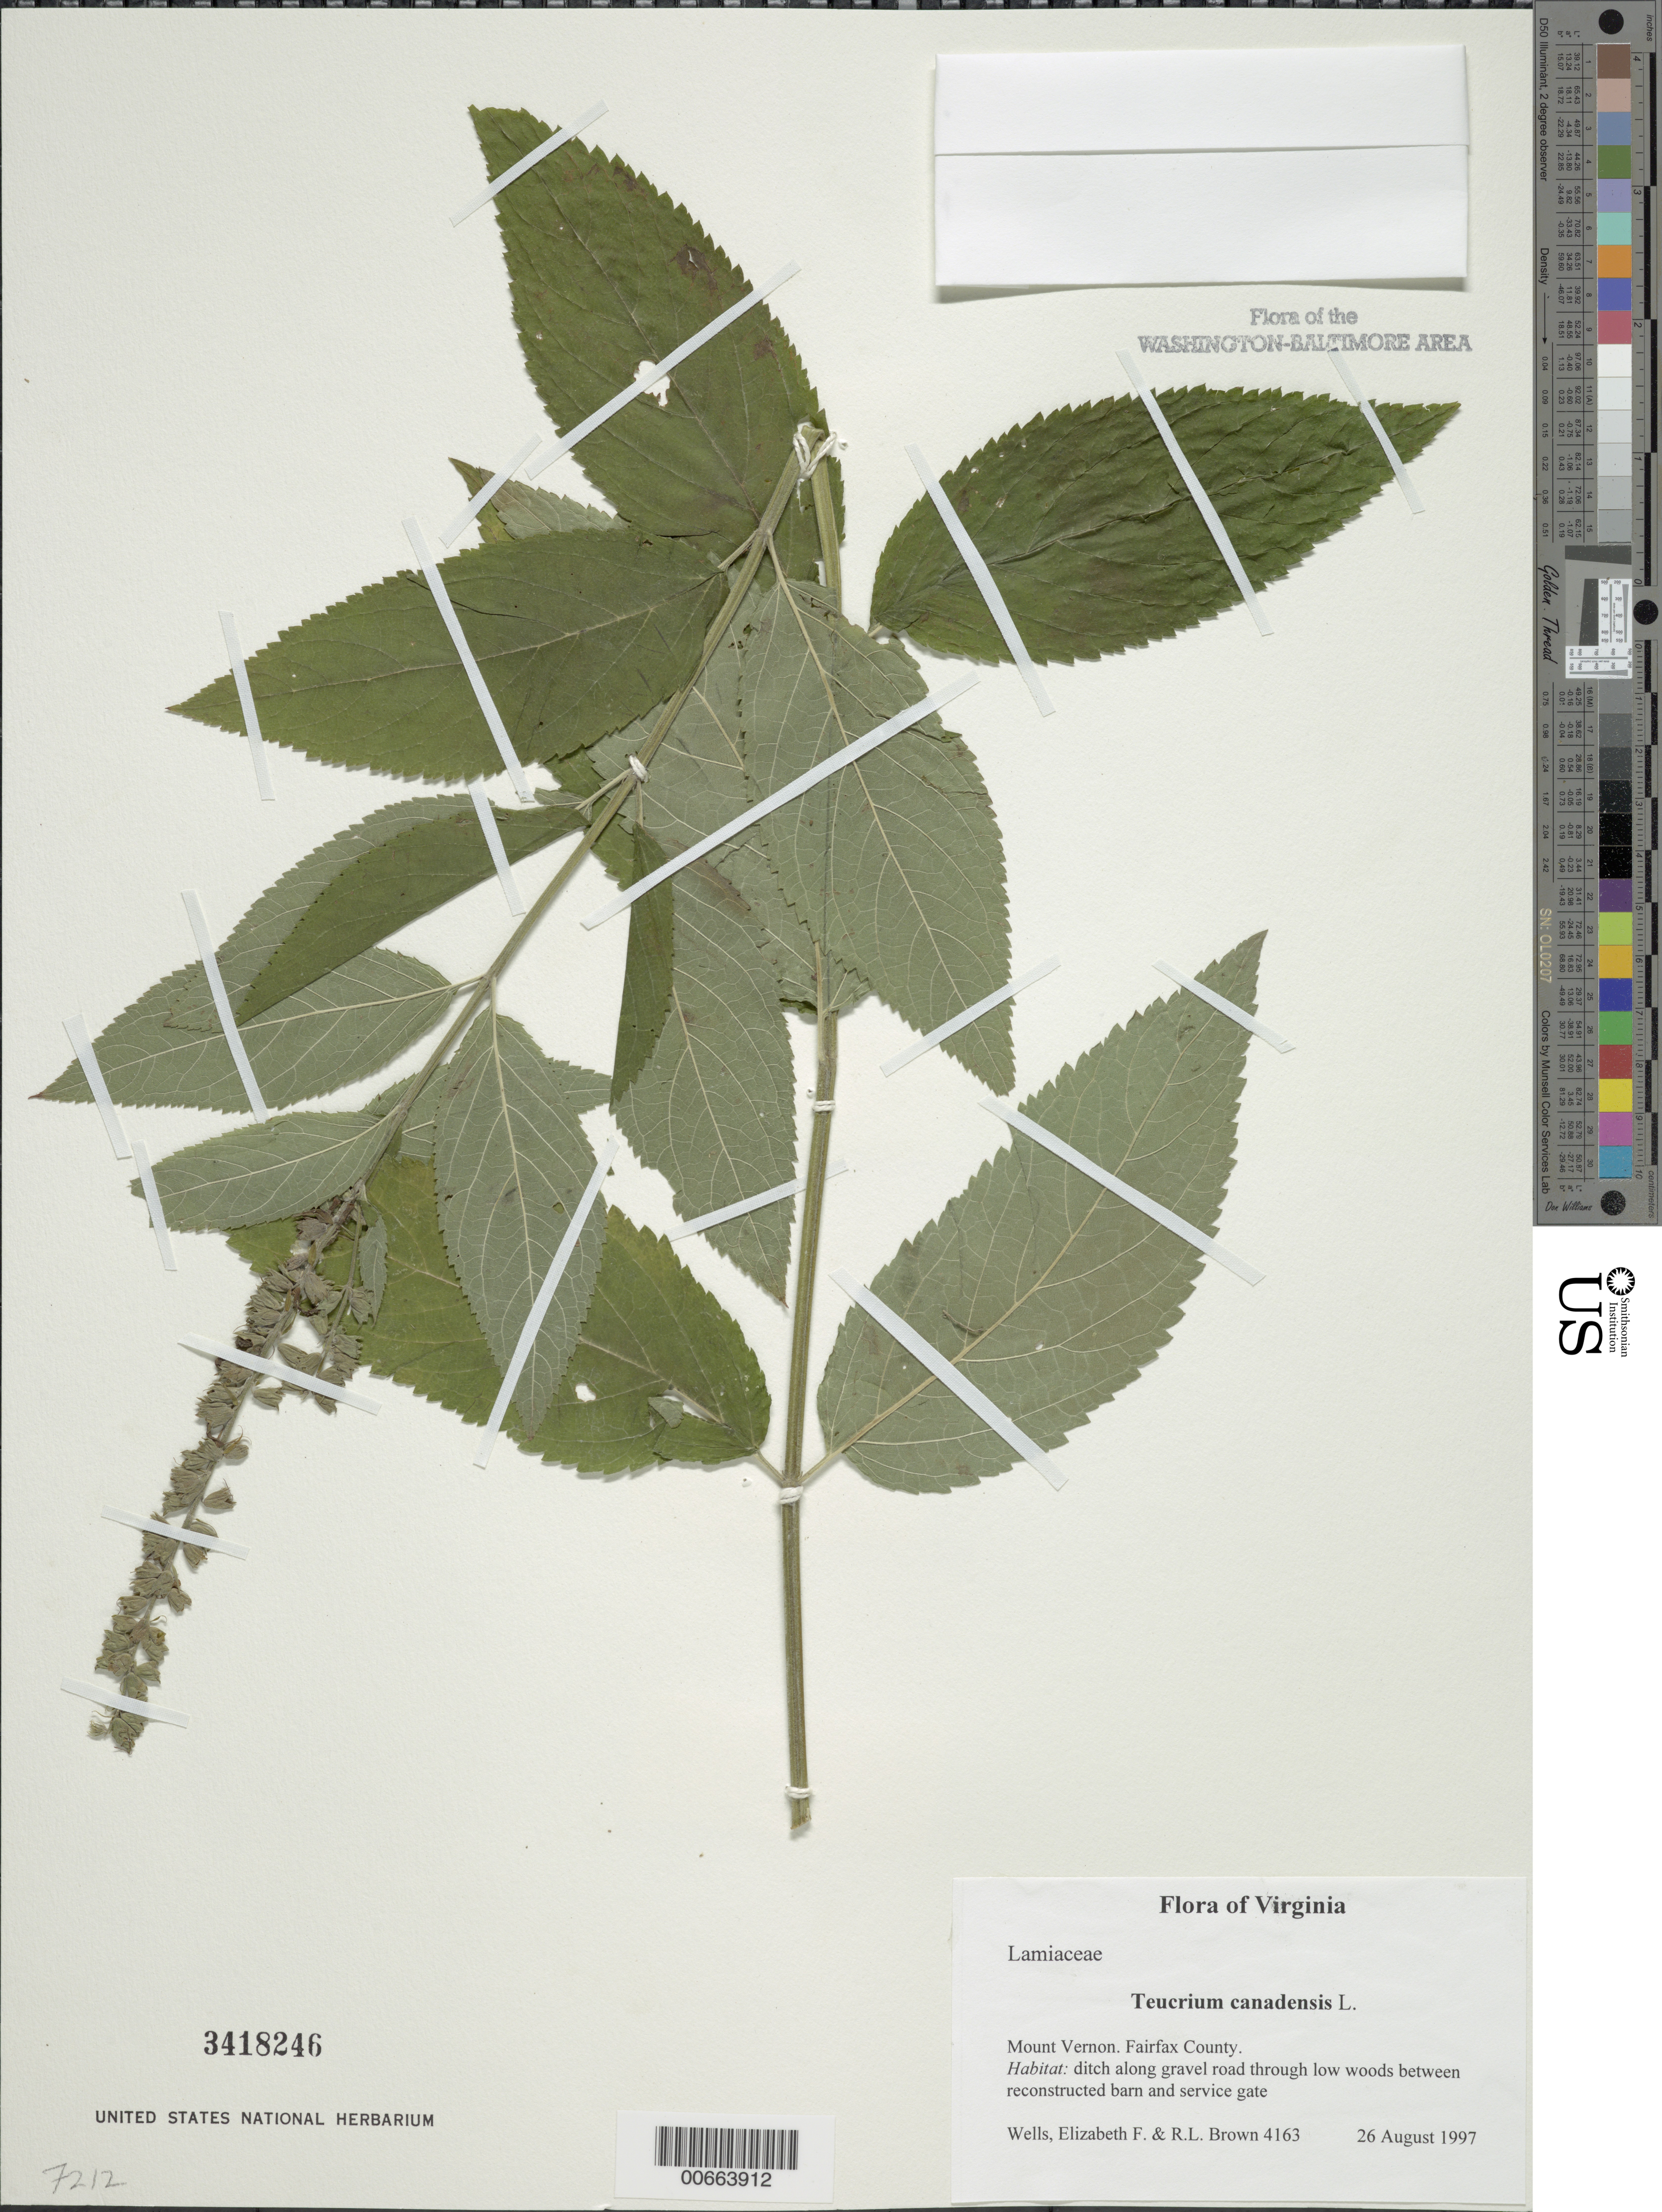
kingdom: Plantae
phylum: Tracheophyta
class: Magnoliopsida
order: Lamiales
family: Lamiaceae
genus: Teucrium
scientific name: Teucrium canadense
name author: L.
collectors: E. F. Wells & R. L. Brown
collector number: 4163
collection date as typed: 26 Aug 1997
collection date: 1997-08-26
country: United States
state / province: Virginia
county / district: Fairfax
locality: Mount Vernon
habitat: ditch along gravel road through low woods between reconstructed barn and service gate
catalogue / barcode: US 3418246